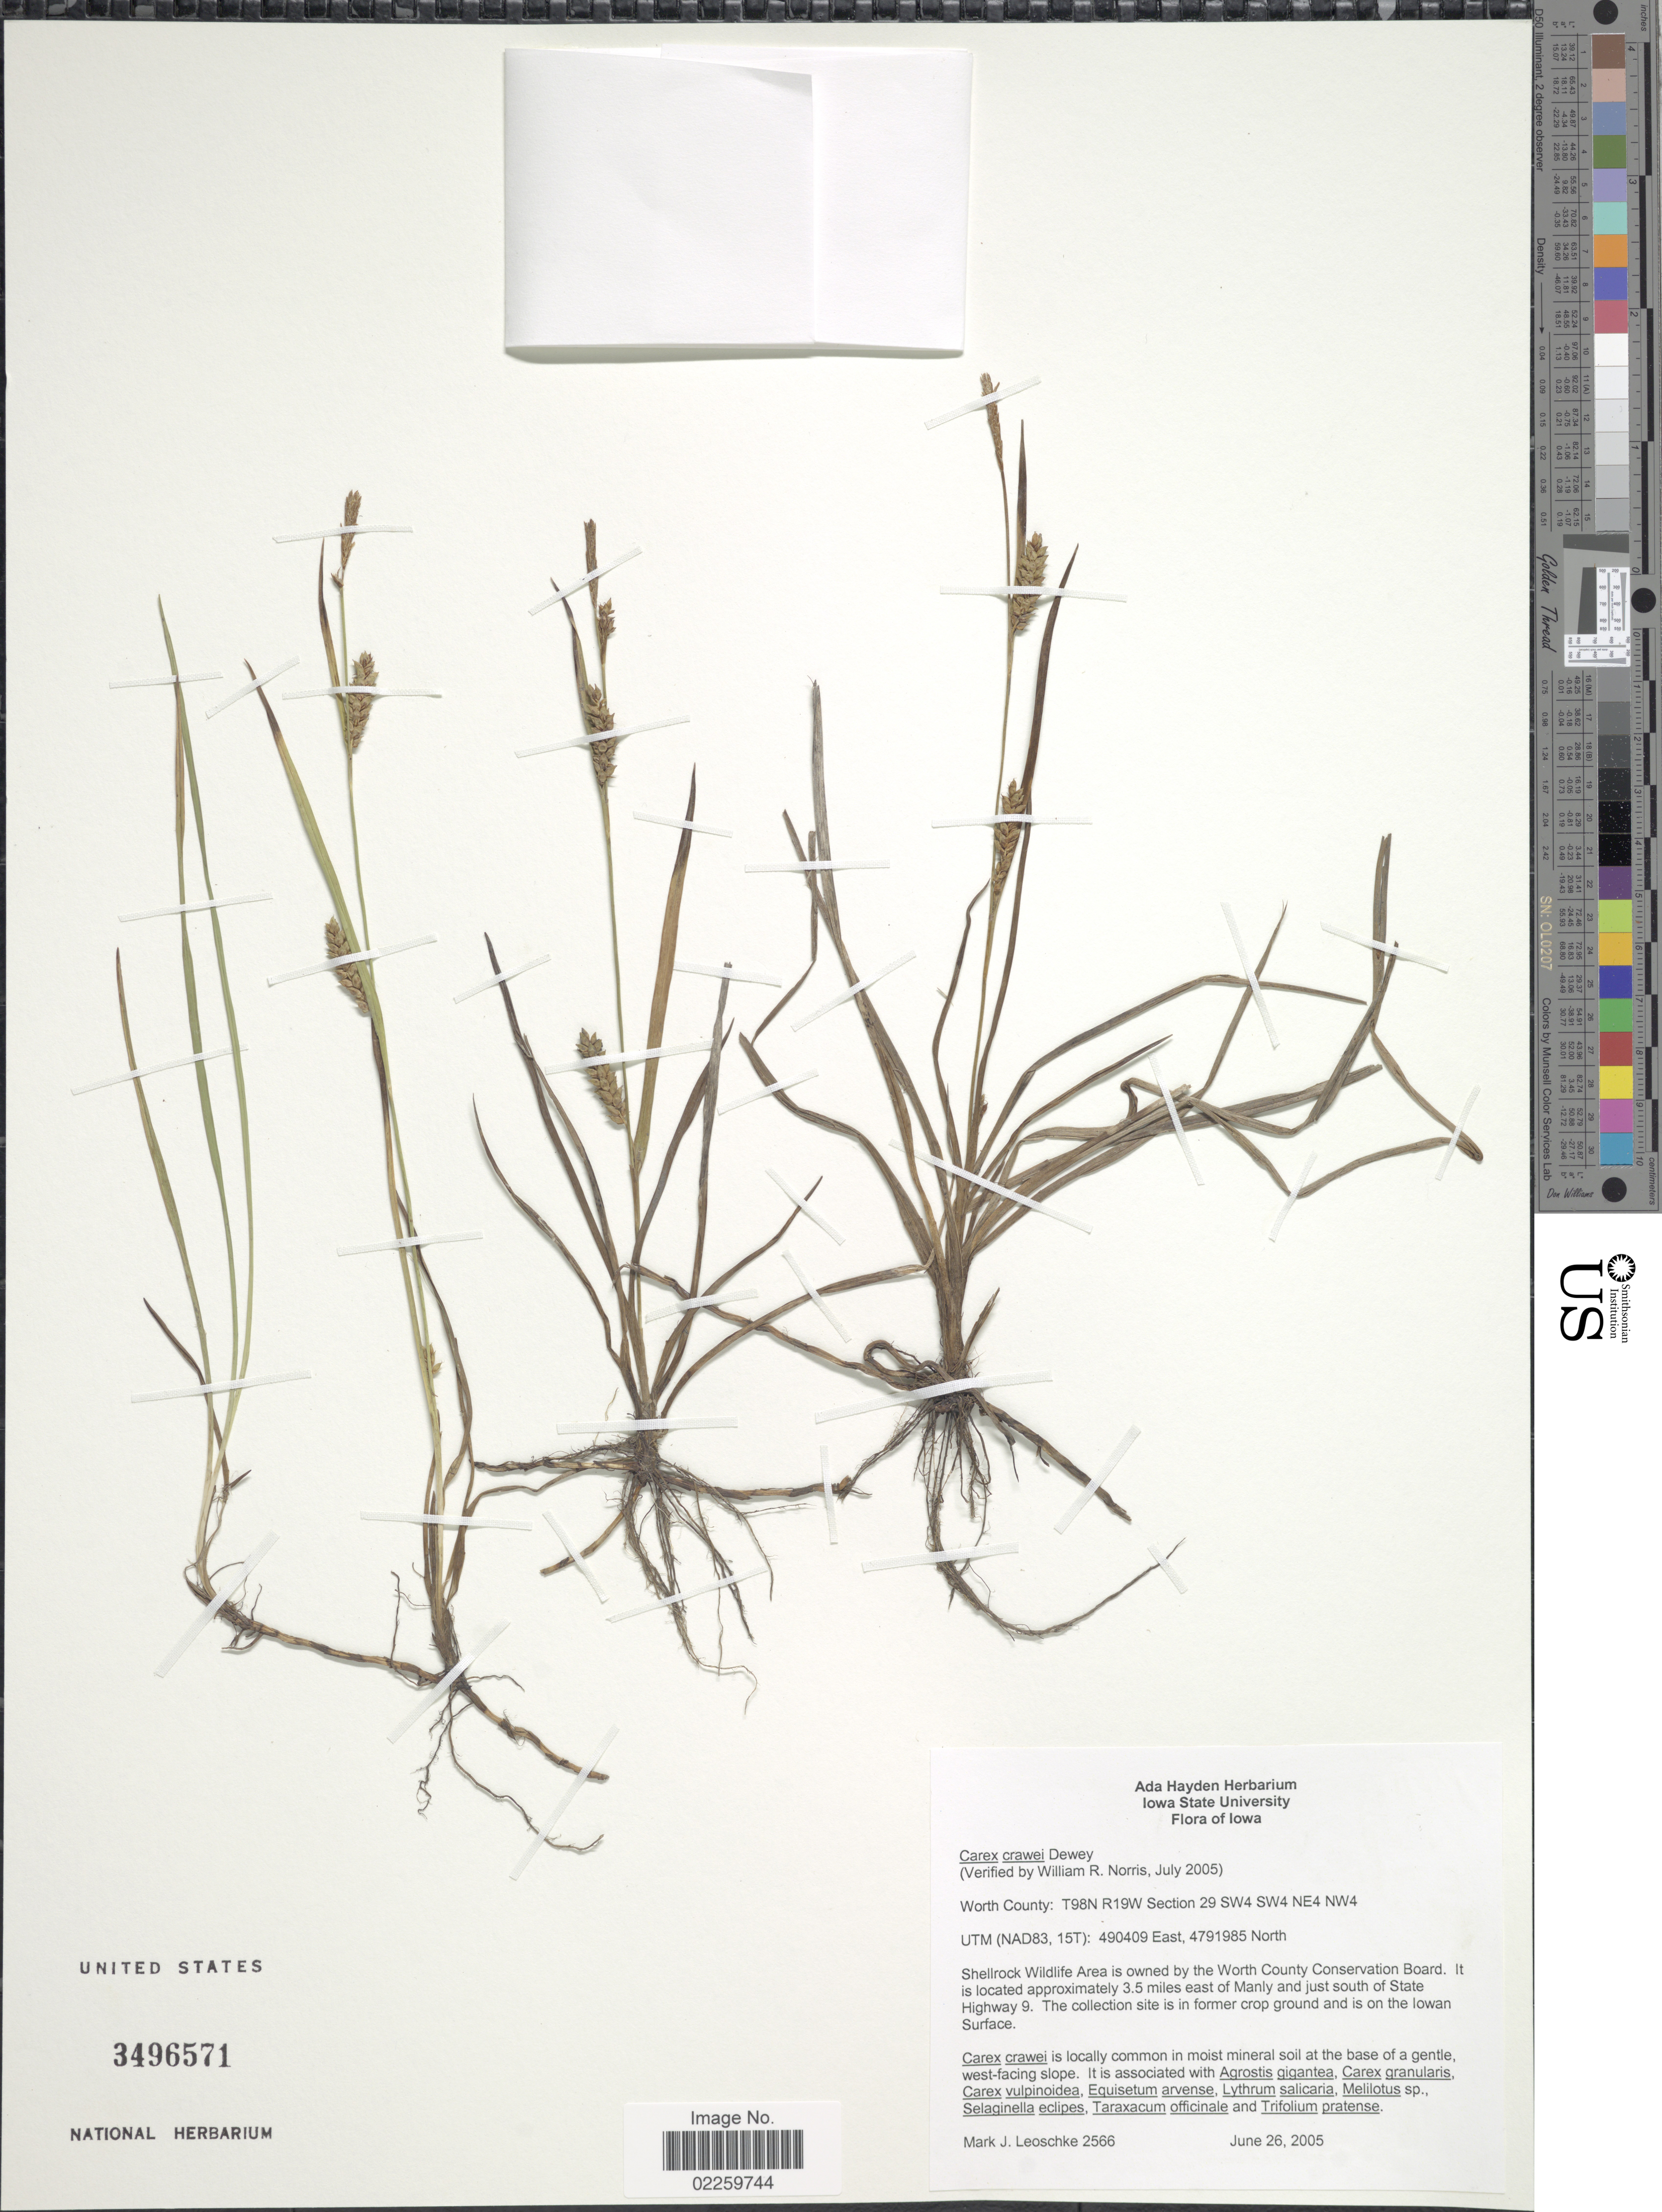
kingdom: Plantae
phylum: Tracheophyta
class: Liliopsida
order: Poales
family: Cyperaceae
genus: Carex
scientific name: Carex crawei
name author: Dewey ex Torr.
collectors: M. J. Leoschke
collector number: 2566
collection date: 2005-06-26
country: United States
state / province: Iowa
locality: Worth County: T98N R19W Section 29 SW4 SW4 NE4 NW4, UTM (NAD83, 15T): 490409 East, 4791985 North [unsure placement], Shellrock Wildlife Area is owned by the Worth County Conservation Board, located approximately 3.5 miles east of Manly and just south of State Highway 9.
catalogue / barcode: US 3496571